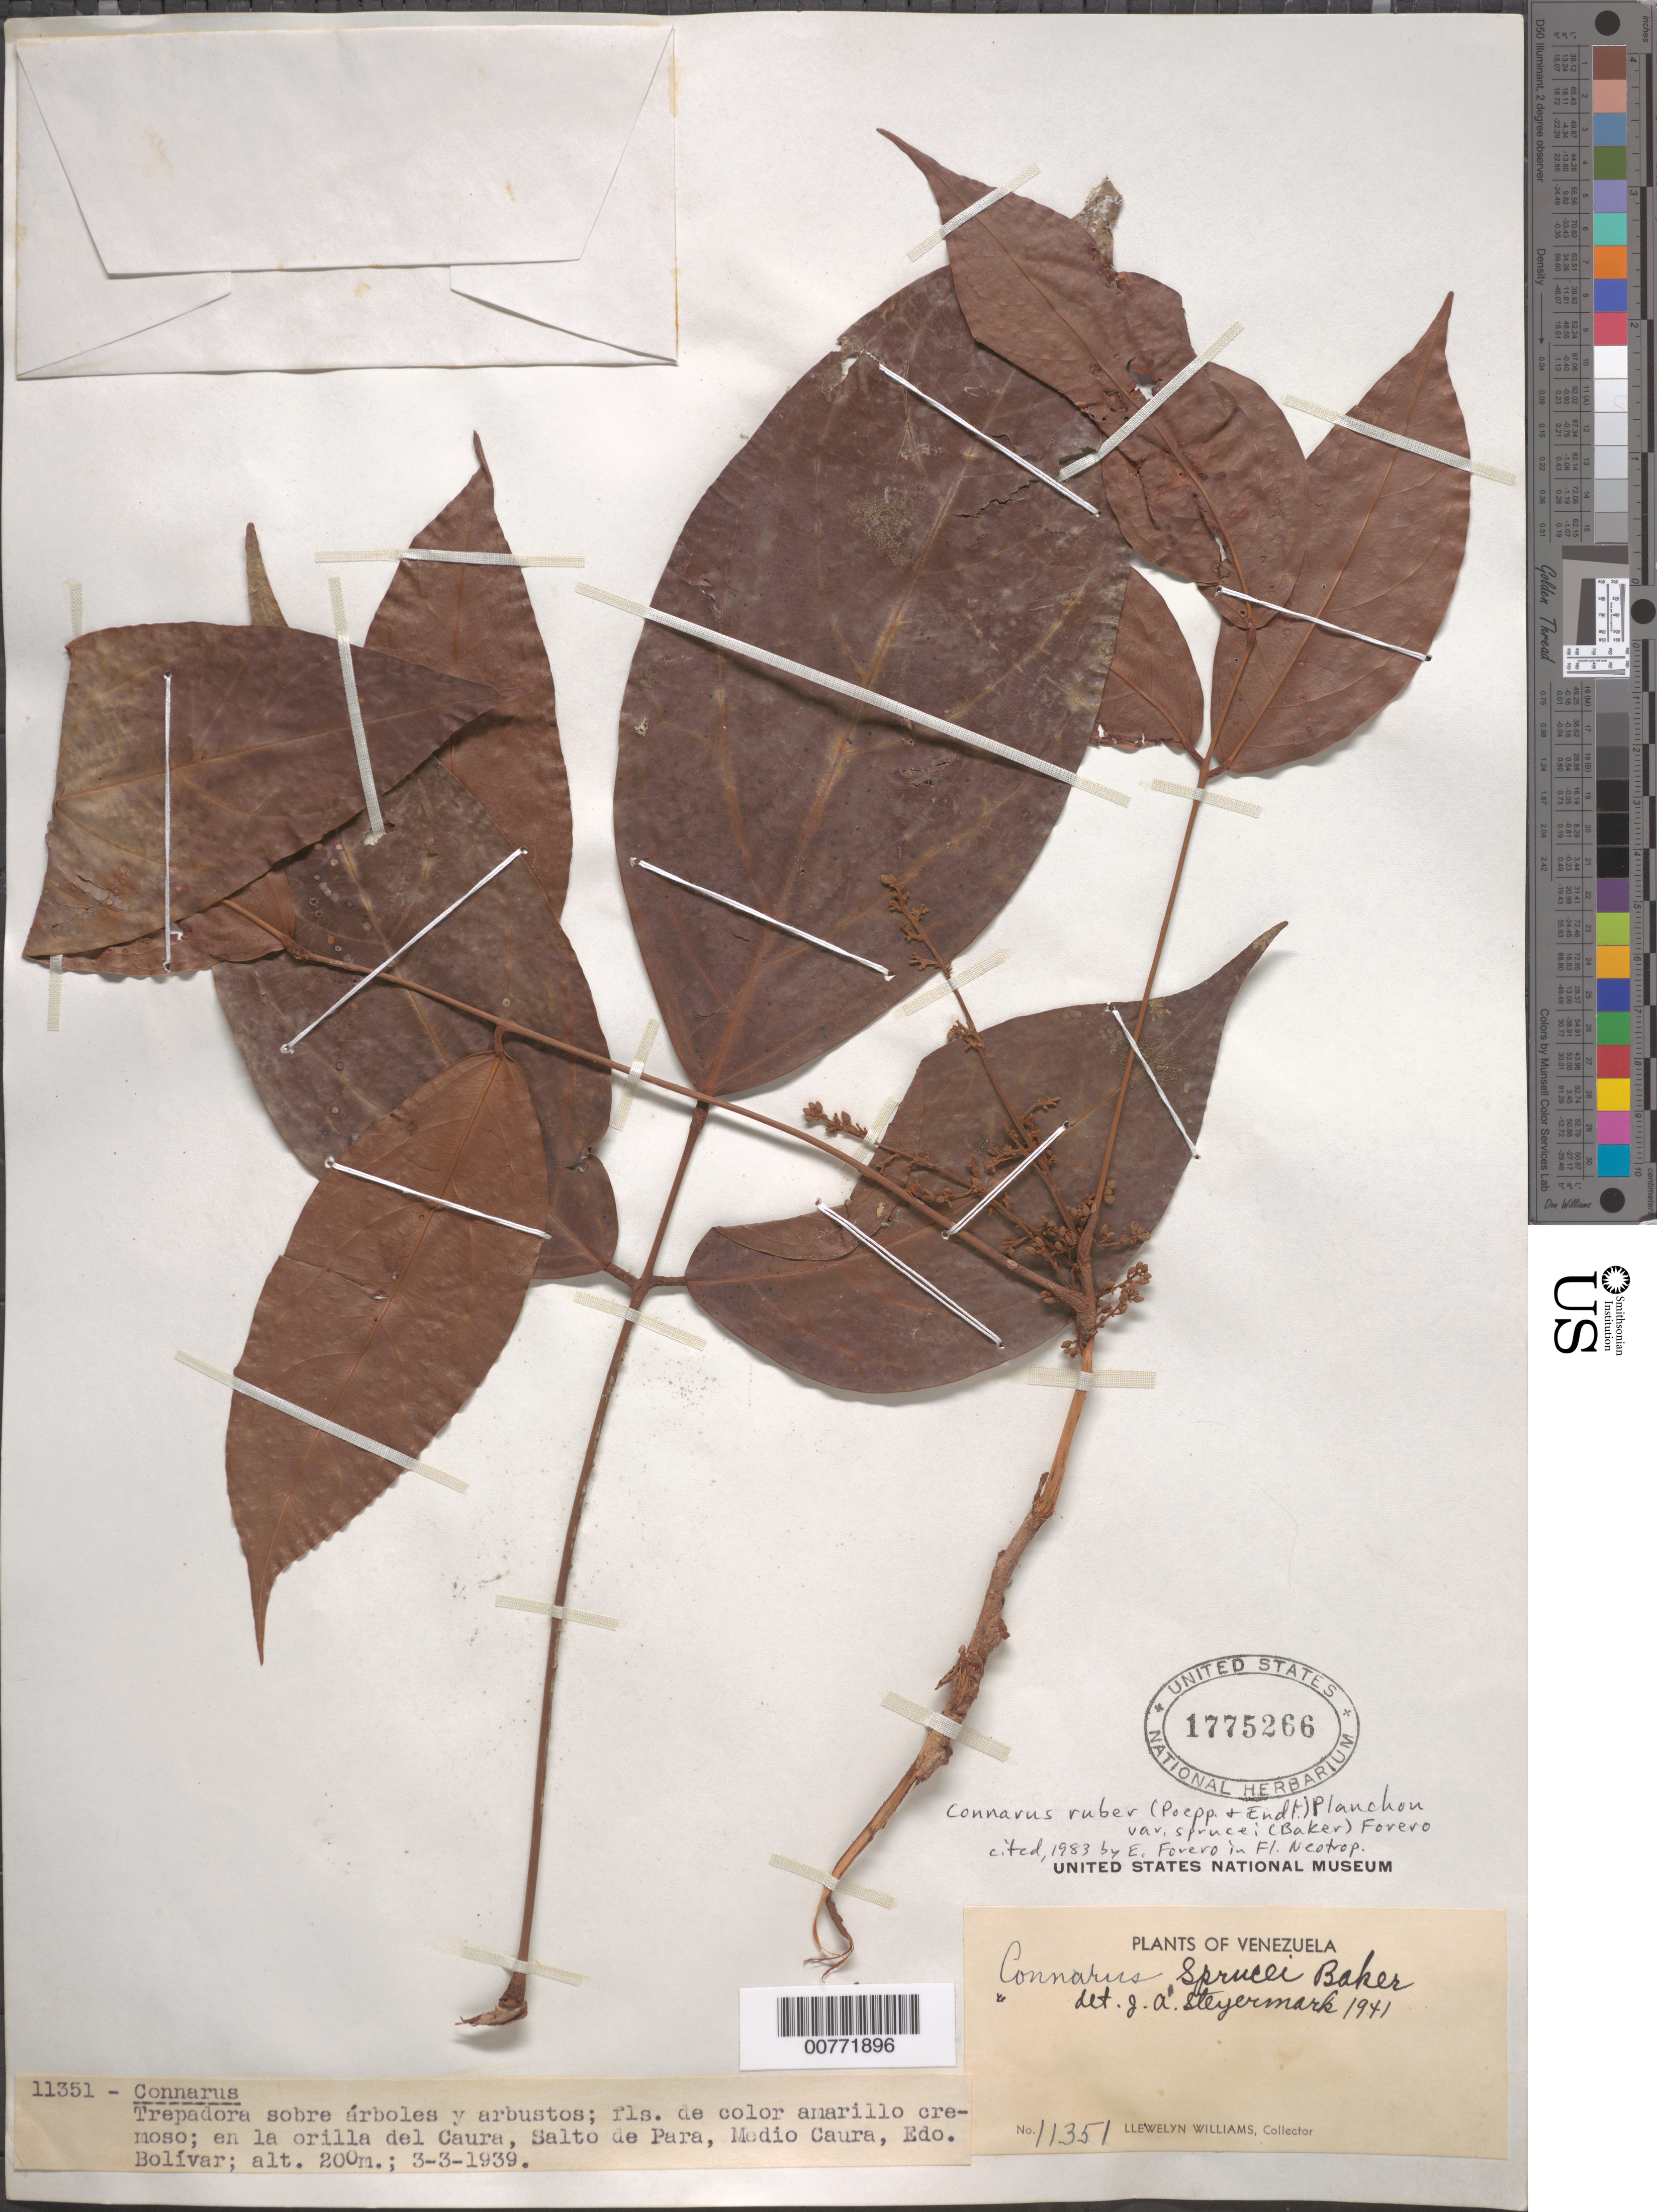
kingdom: Plantae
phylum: Tracheophyta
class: Magnoliopsida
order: Oxalidales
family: Connaraceae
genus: Connarus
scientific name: Connarus ruber var. sprucei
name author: (Baker) Forero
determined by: Forero, E.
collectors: Ll. Williams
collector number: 11351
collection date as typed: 3-Mar-39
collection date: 1939-03-03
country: Venezuela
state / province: Bolívar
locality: Salto de Para, Medio Caura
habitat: En la orilla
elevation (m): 200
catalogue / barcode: US 1775266